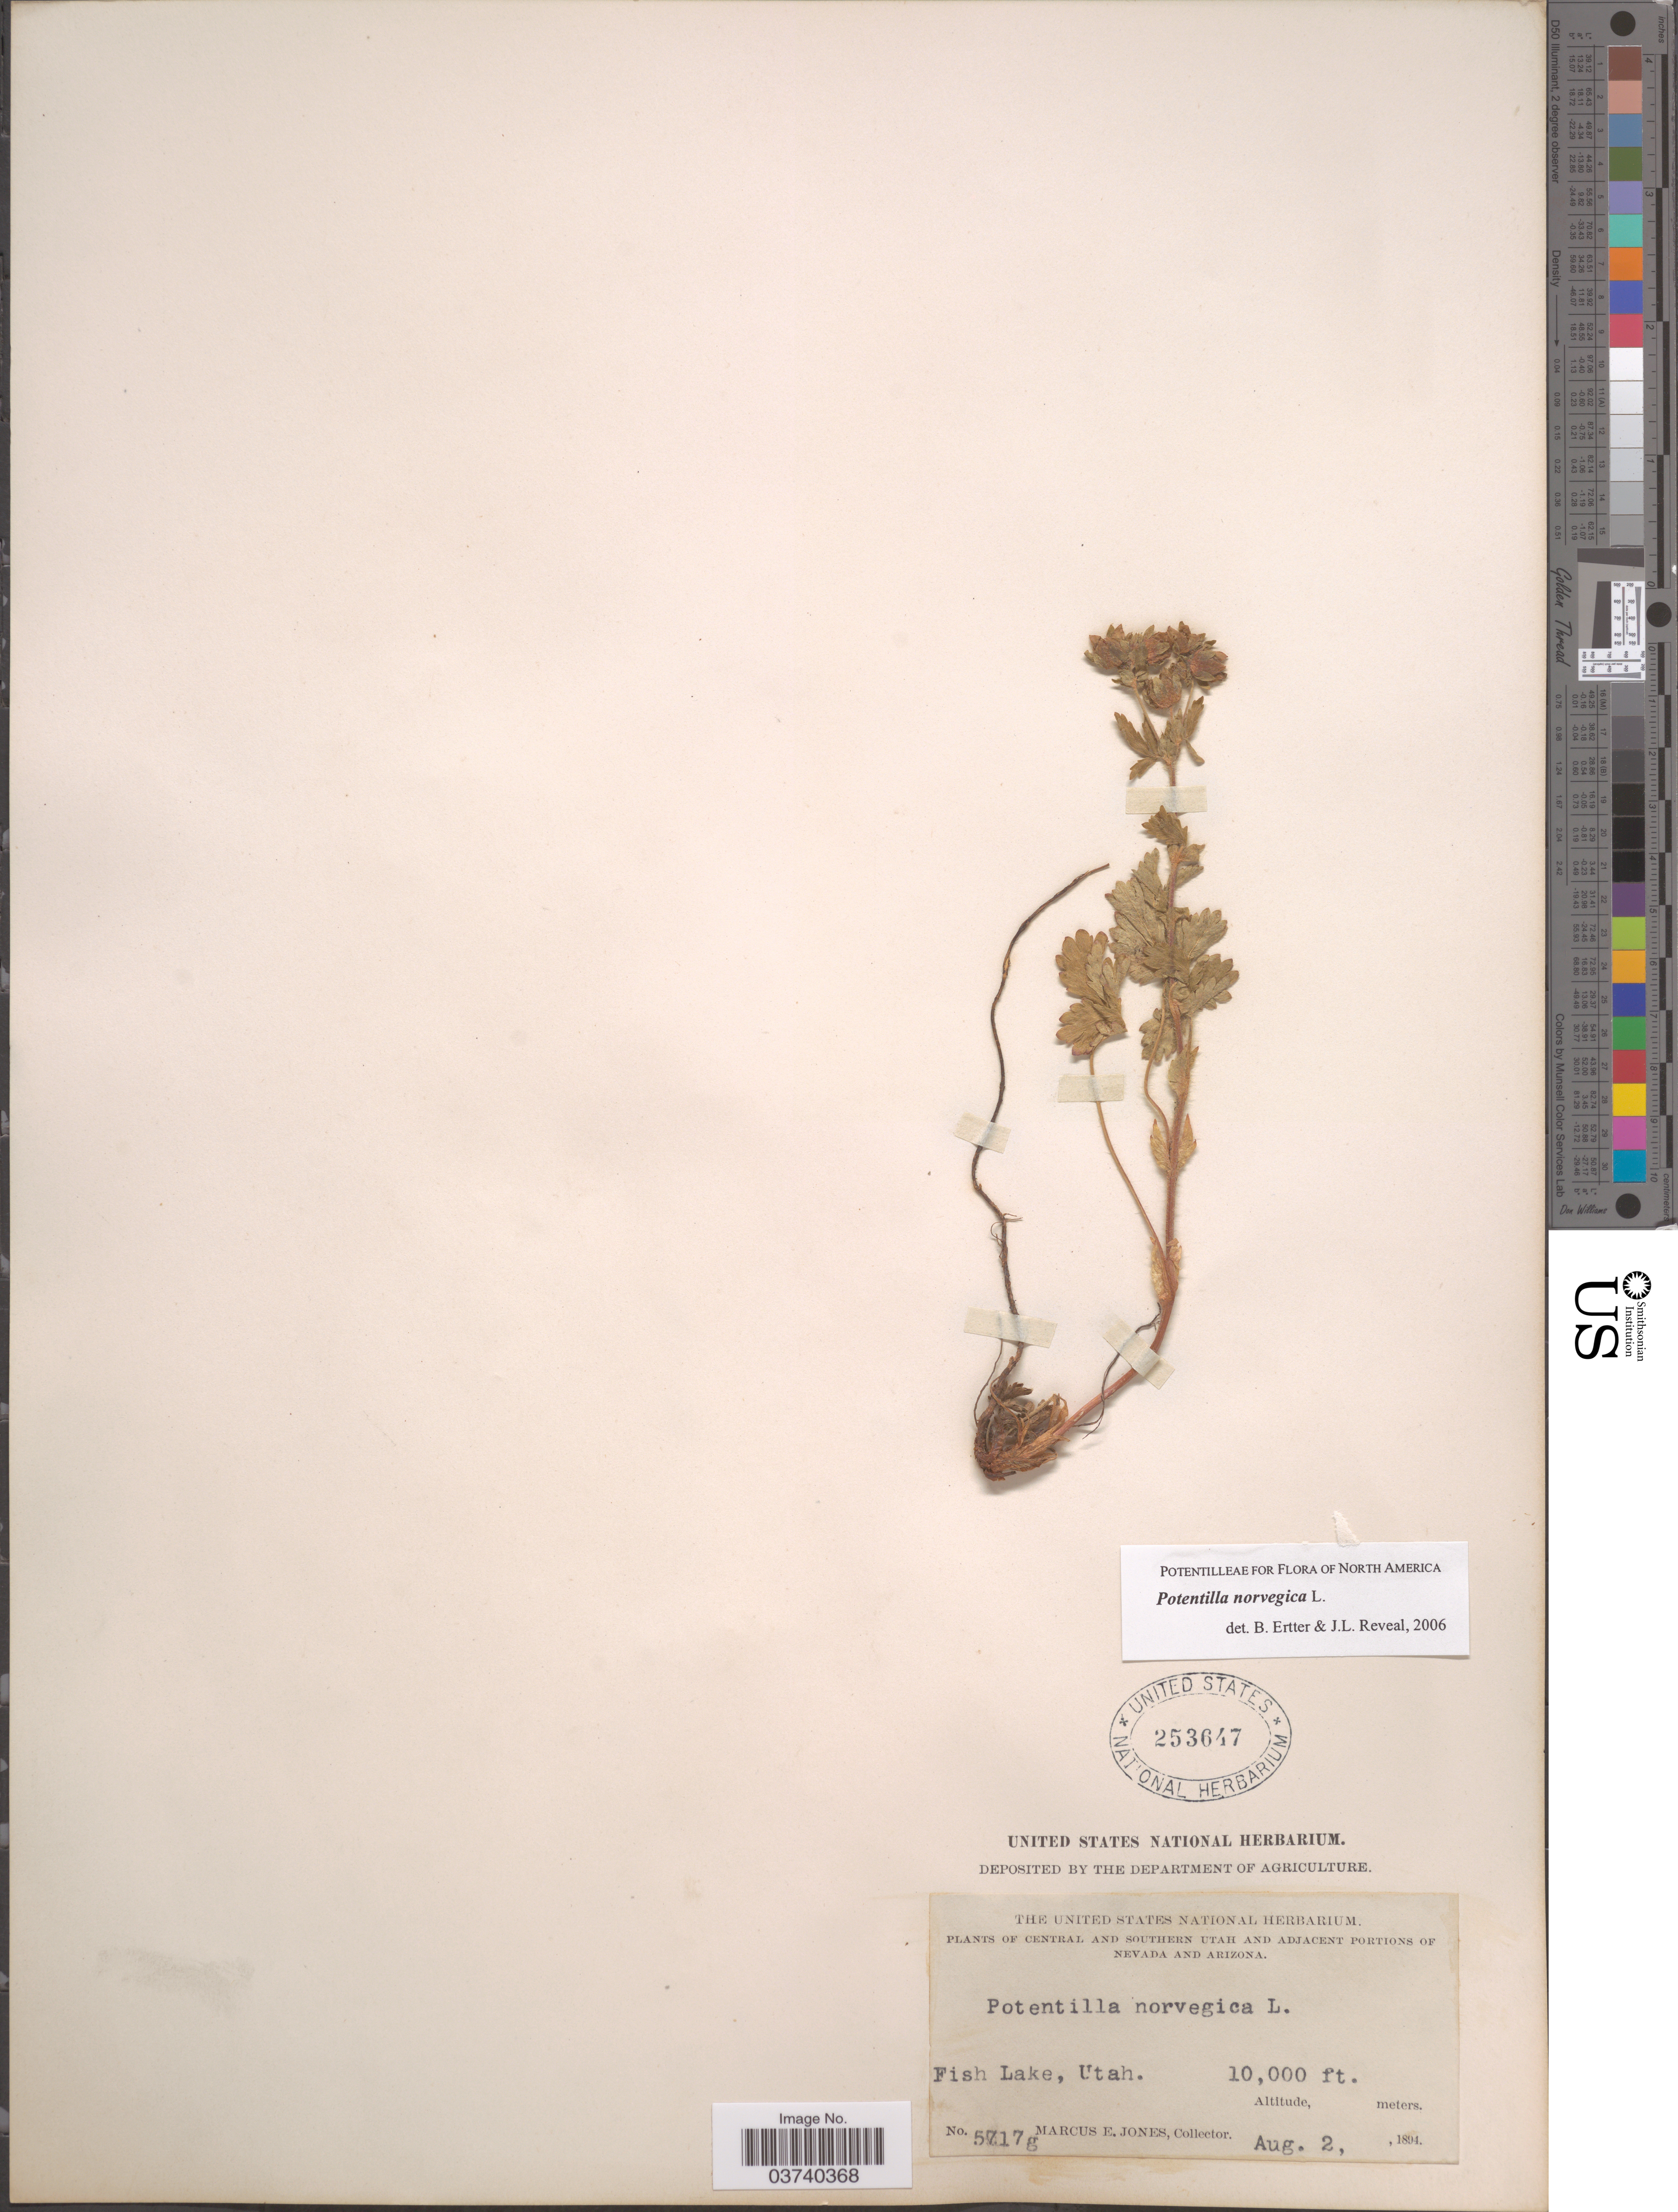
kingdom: Plantae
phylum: Tracheophyta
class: Magnoliopsida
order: Rosales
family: Rosaceae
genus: Potentilla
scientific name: Potentilla norvegica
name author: L.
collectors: M. E. Jones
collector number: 5717g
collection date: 1894-08-02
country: United States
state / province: Utah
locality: Central and Southern Utah. Fish Lake.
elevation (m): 3048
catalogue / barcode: US 253647